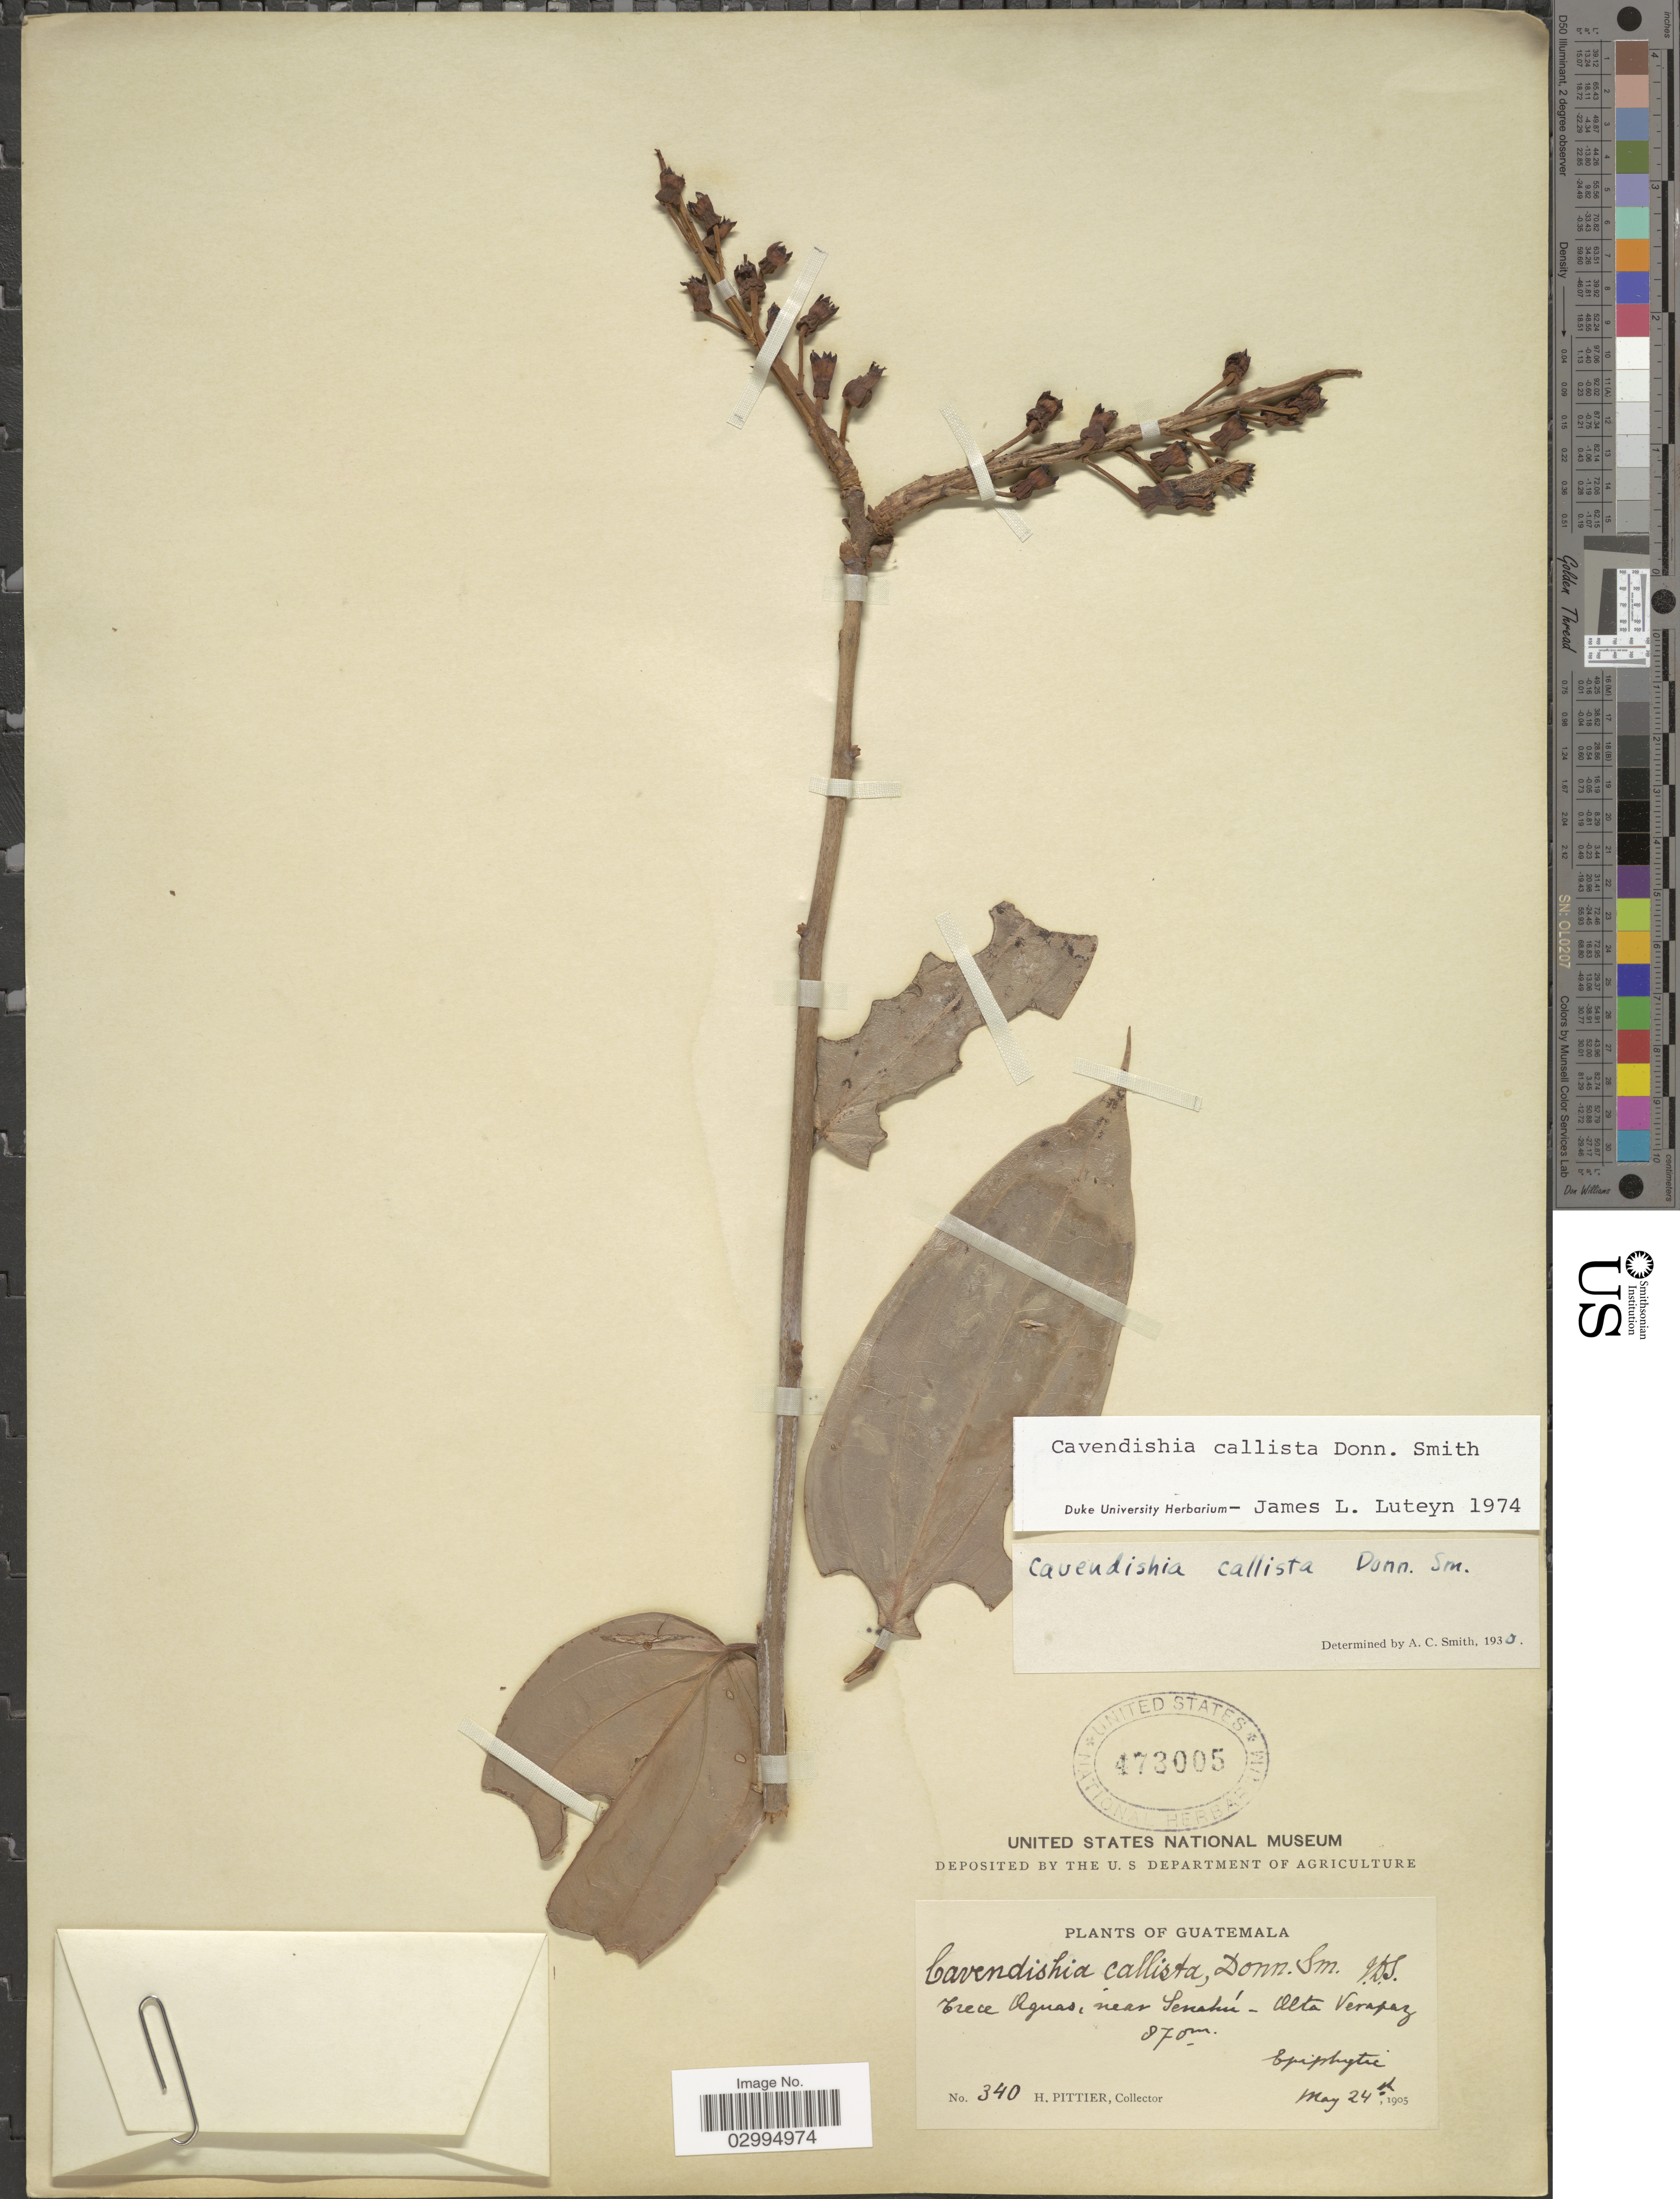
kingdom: Plantae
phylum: Tracheophyta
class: Magnoliopsida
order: Ericales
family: Ericaceae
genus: Cavendishia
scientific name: Cavendishia callista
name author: Donn. Sm.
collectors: H. F. Pittier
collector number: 340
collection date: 1905-05-24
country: Guatemala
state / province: Alta Verapaz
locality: Crece Aguas, near Senahú.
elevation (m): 870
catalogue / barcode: US 473005